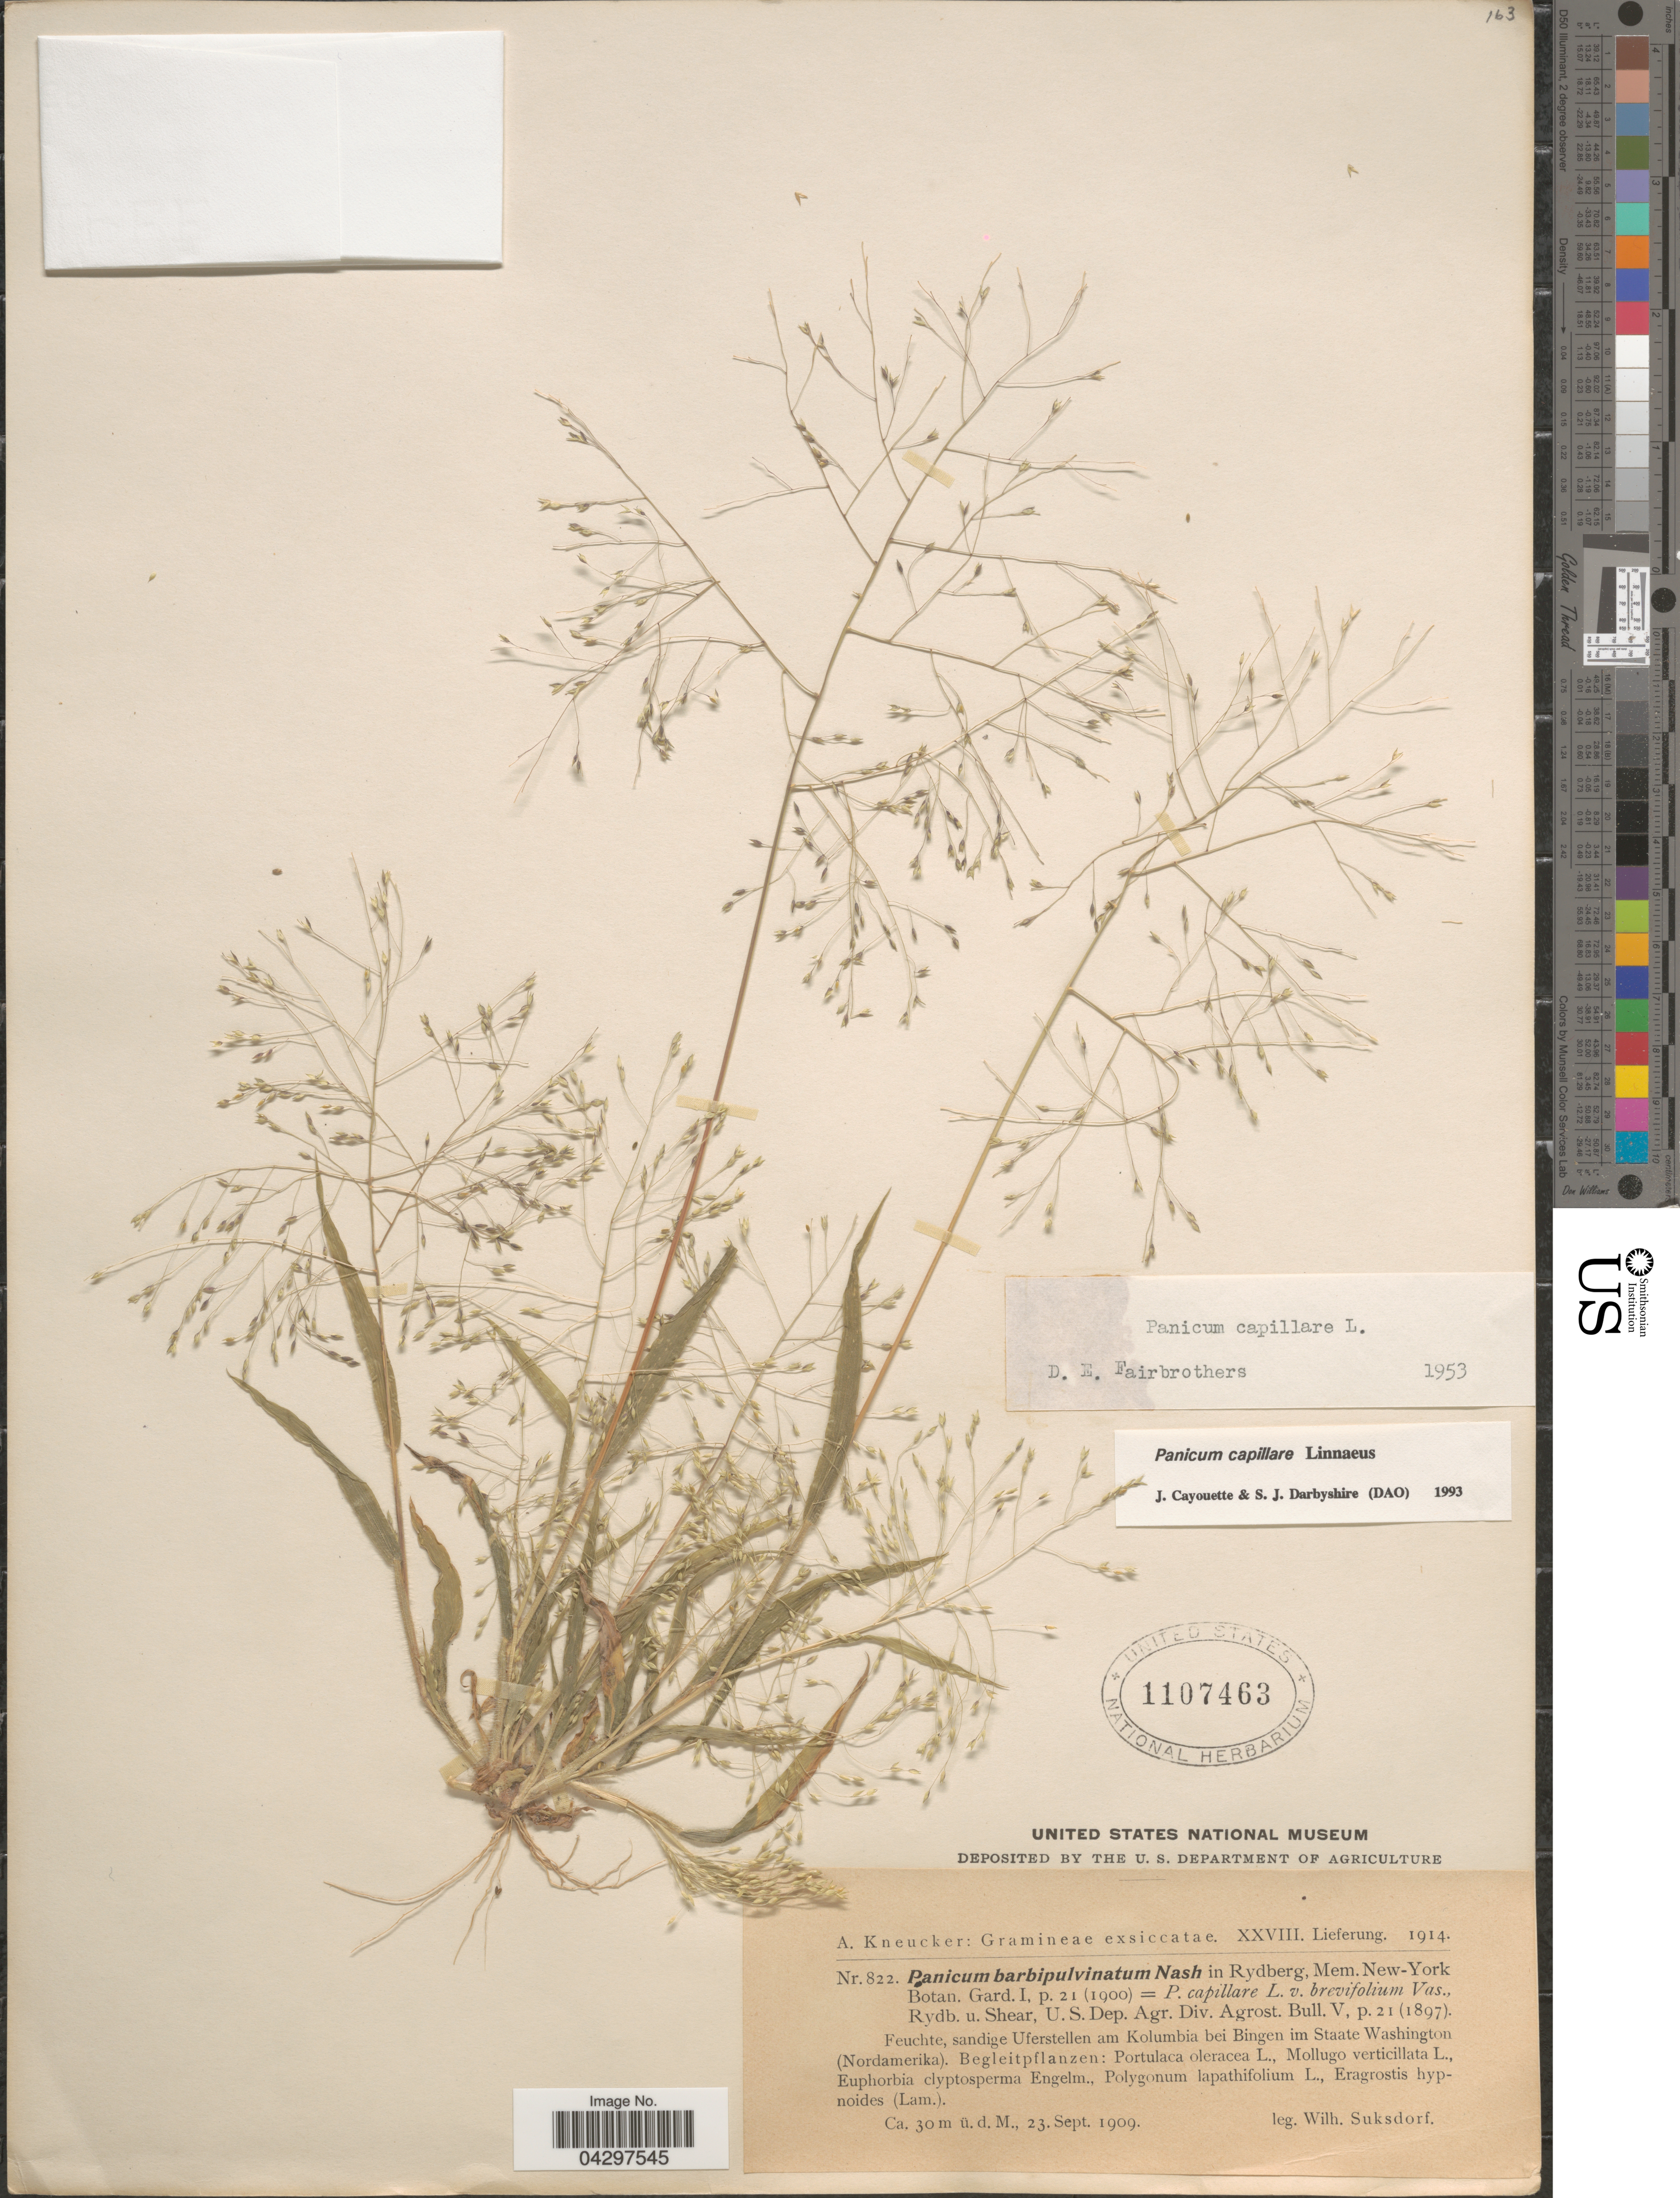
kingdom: Plantae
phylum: Tracheophyta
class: Liliopsida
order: Poales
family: Poaceae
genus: Panicum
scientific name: Panicum capillare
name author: L.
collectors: W. N. Suksdorf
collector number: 822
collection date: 1909-09-23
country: United States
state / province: Washington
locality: Feuchte, sandige Uferstellen am Kolumbia bei Bingen im Staate Washington.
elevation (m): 30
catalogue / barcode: US 1107463